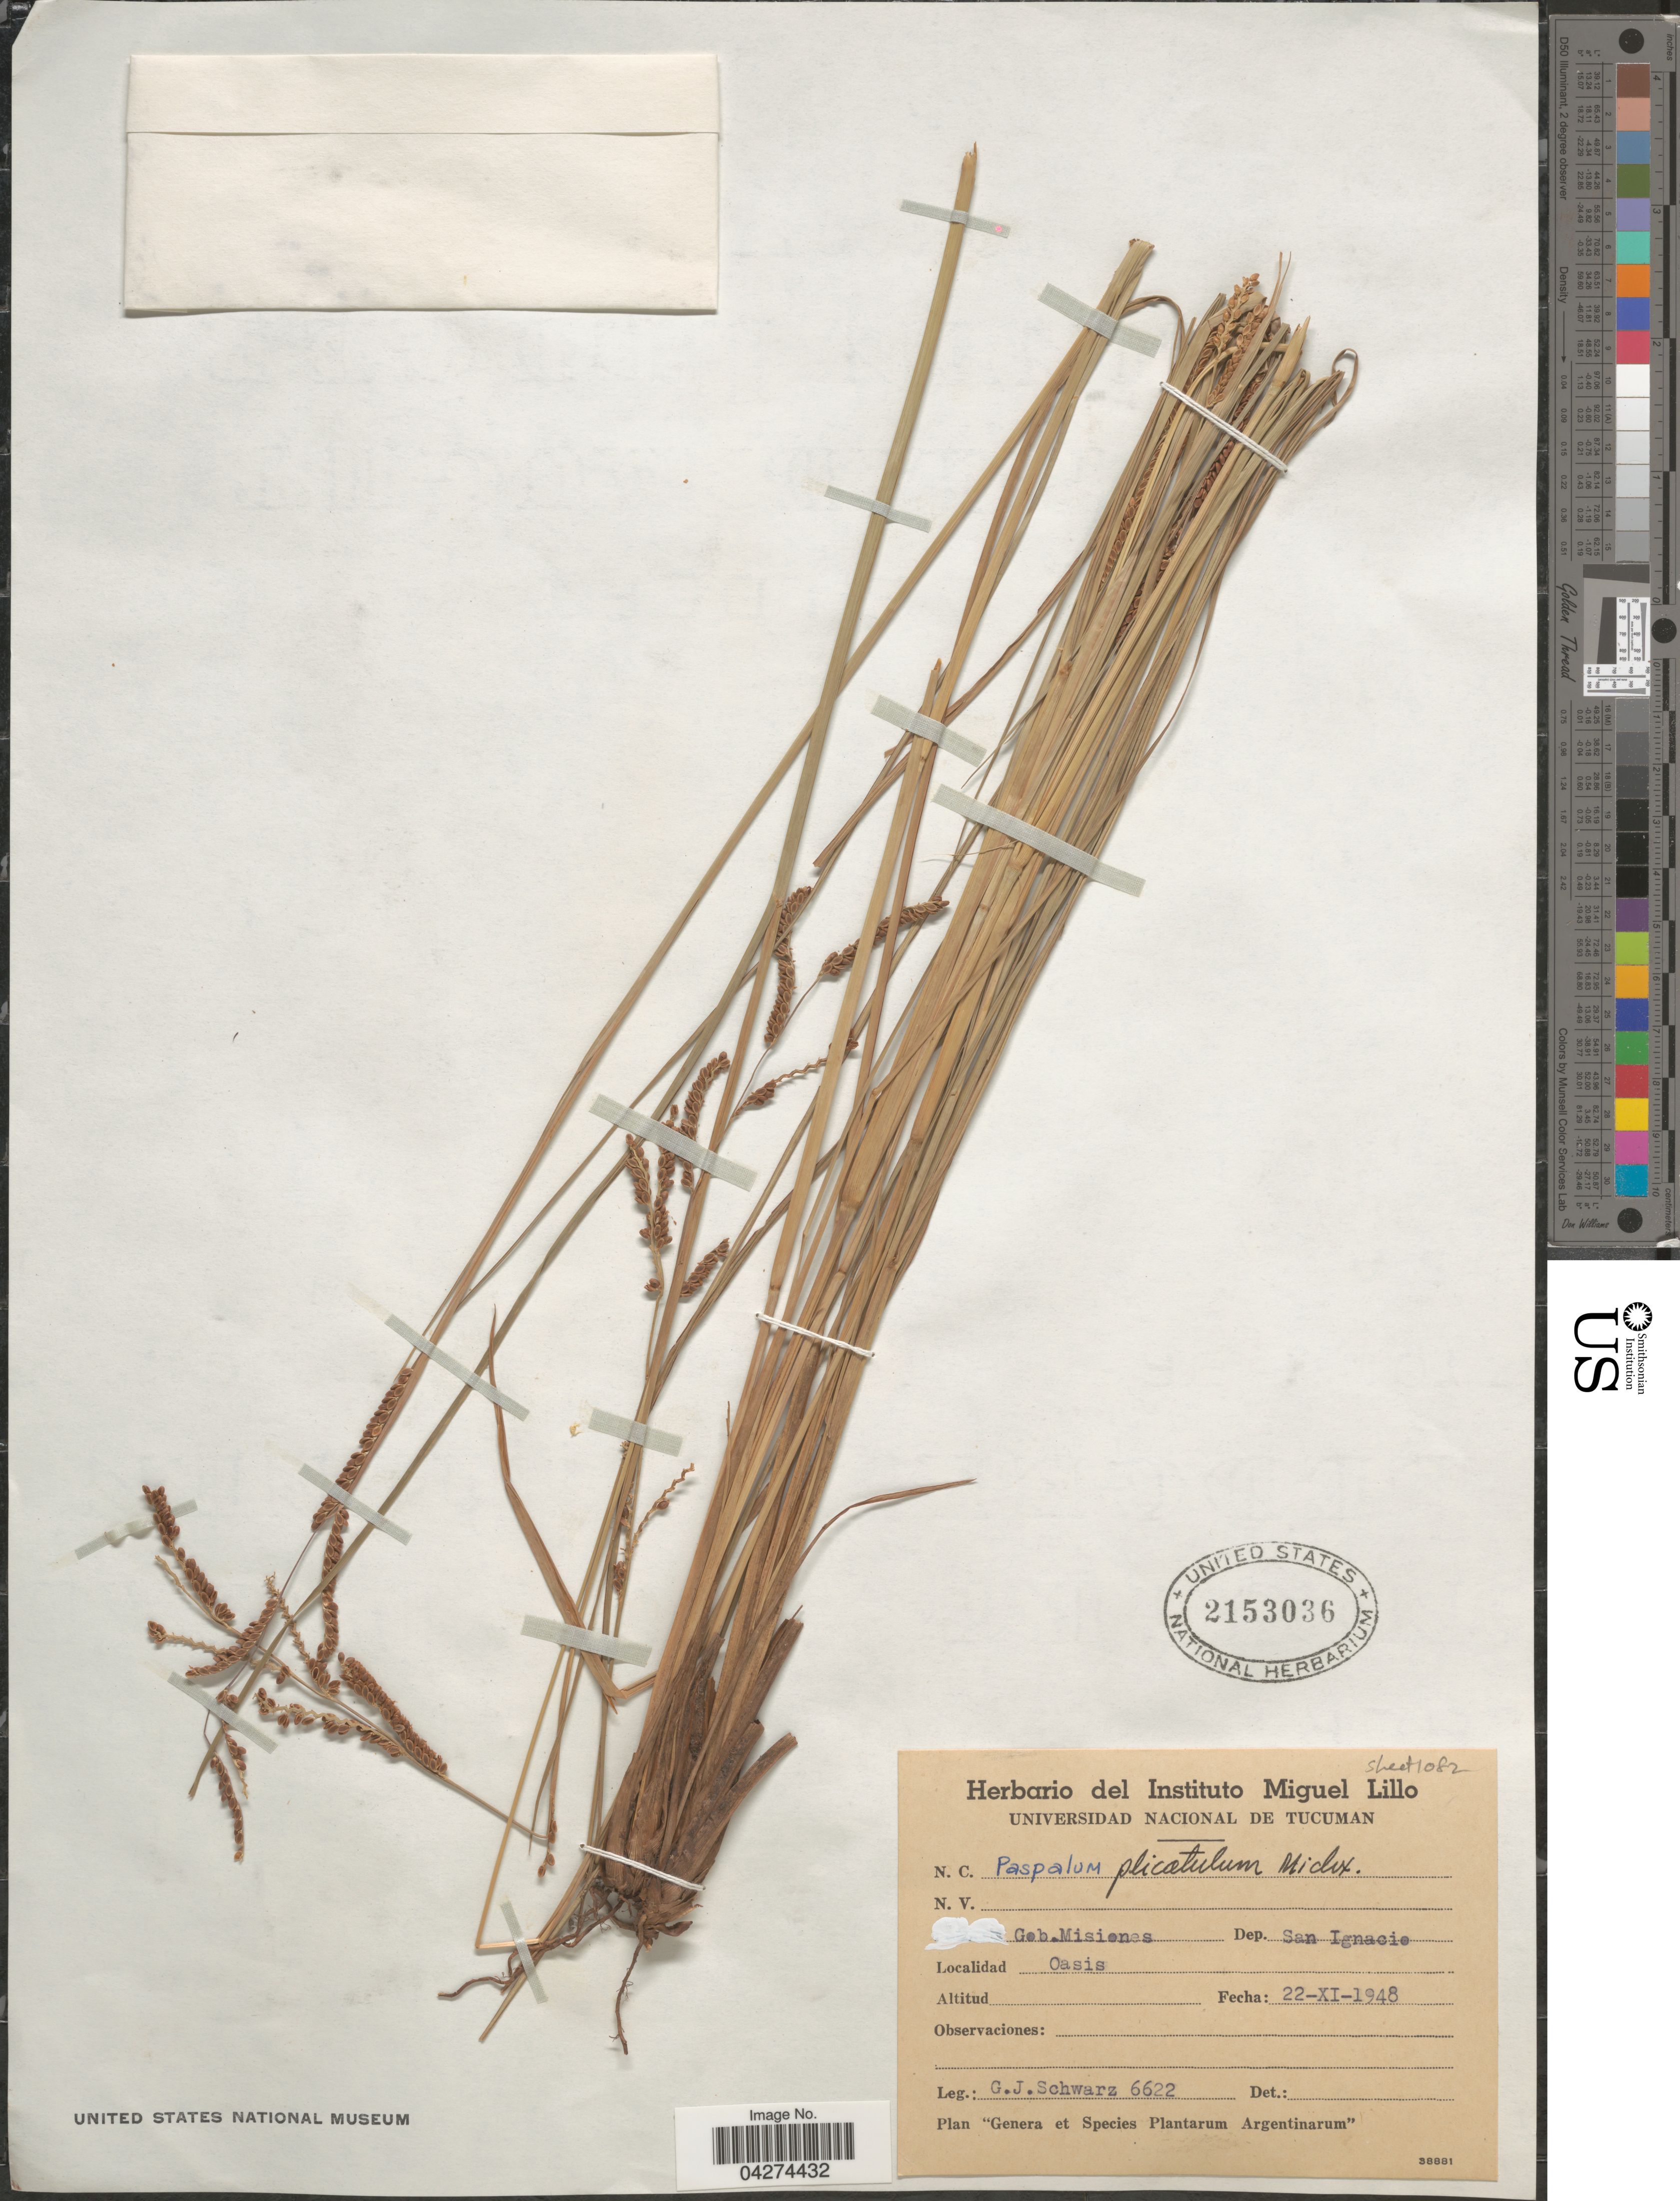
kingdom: Plantae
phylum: Tracheophyta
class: Liliopsida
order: Poales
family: Poaceae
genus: Paspalum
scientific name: Paspalum plicatulum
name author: Michx.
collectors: G. J. Schwarz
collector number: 6622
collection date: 1948-11-22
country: Argentina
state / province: Misiones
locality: Gob. Misiones. Dep. San Ignacio. Oasis.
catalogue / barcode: US 2153036